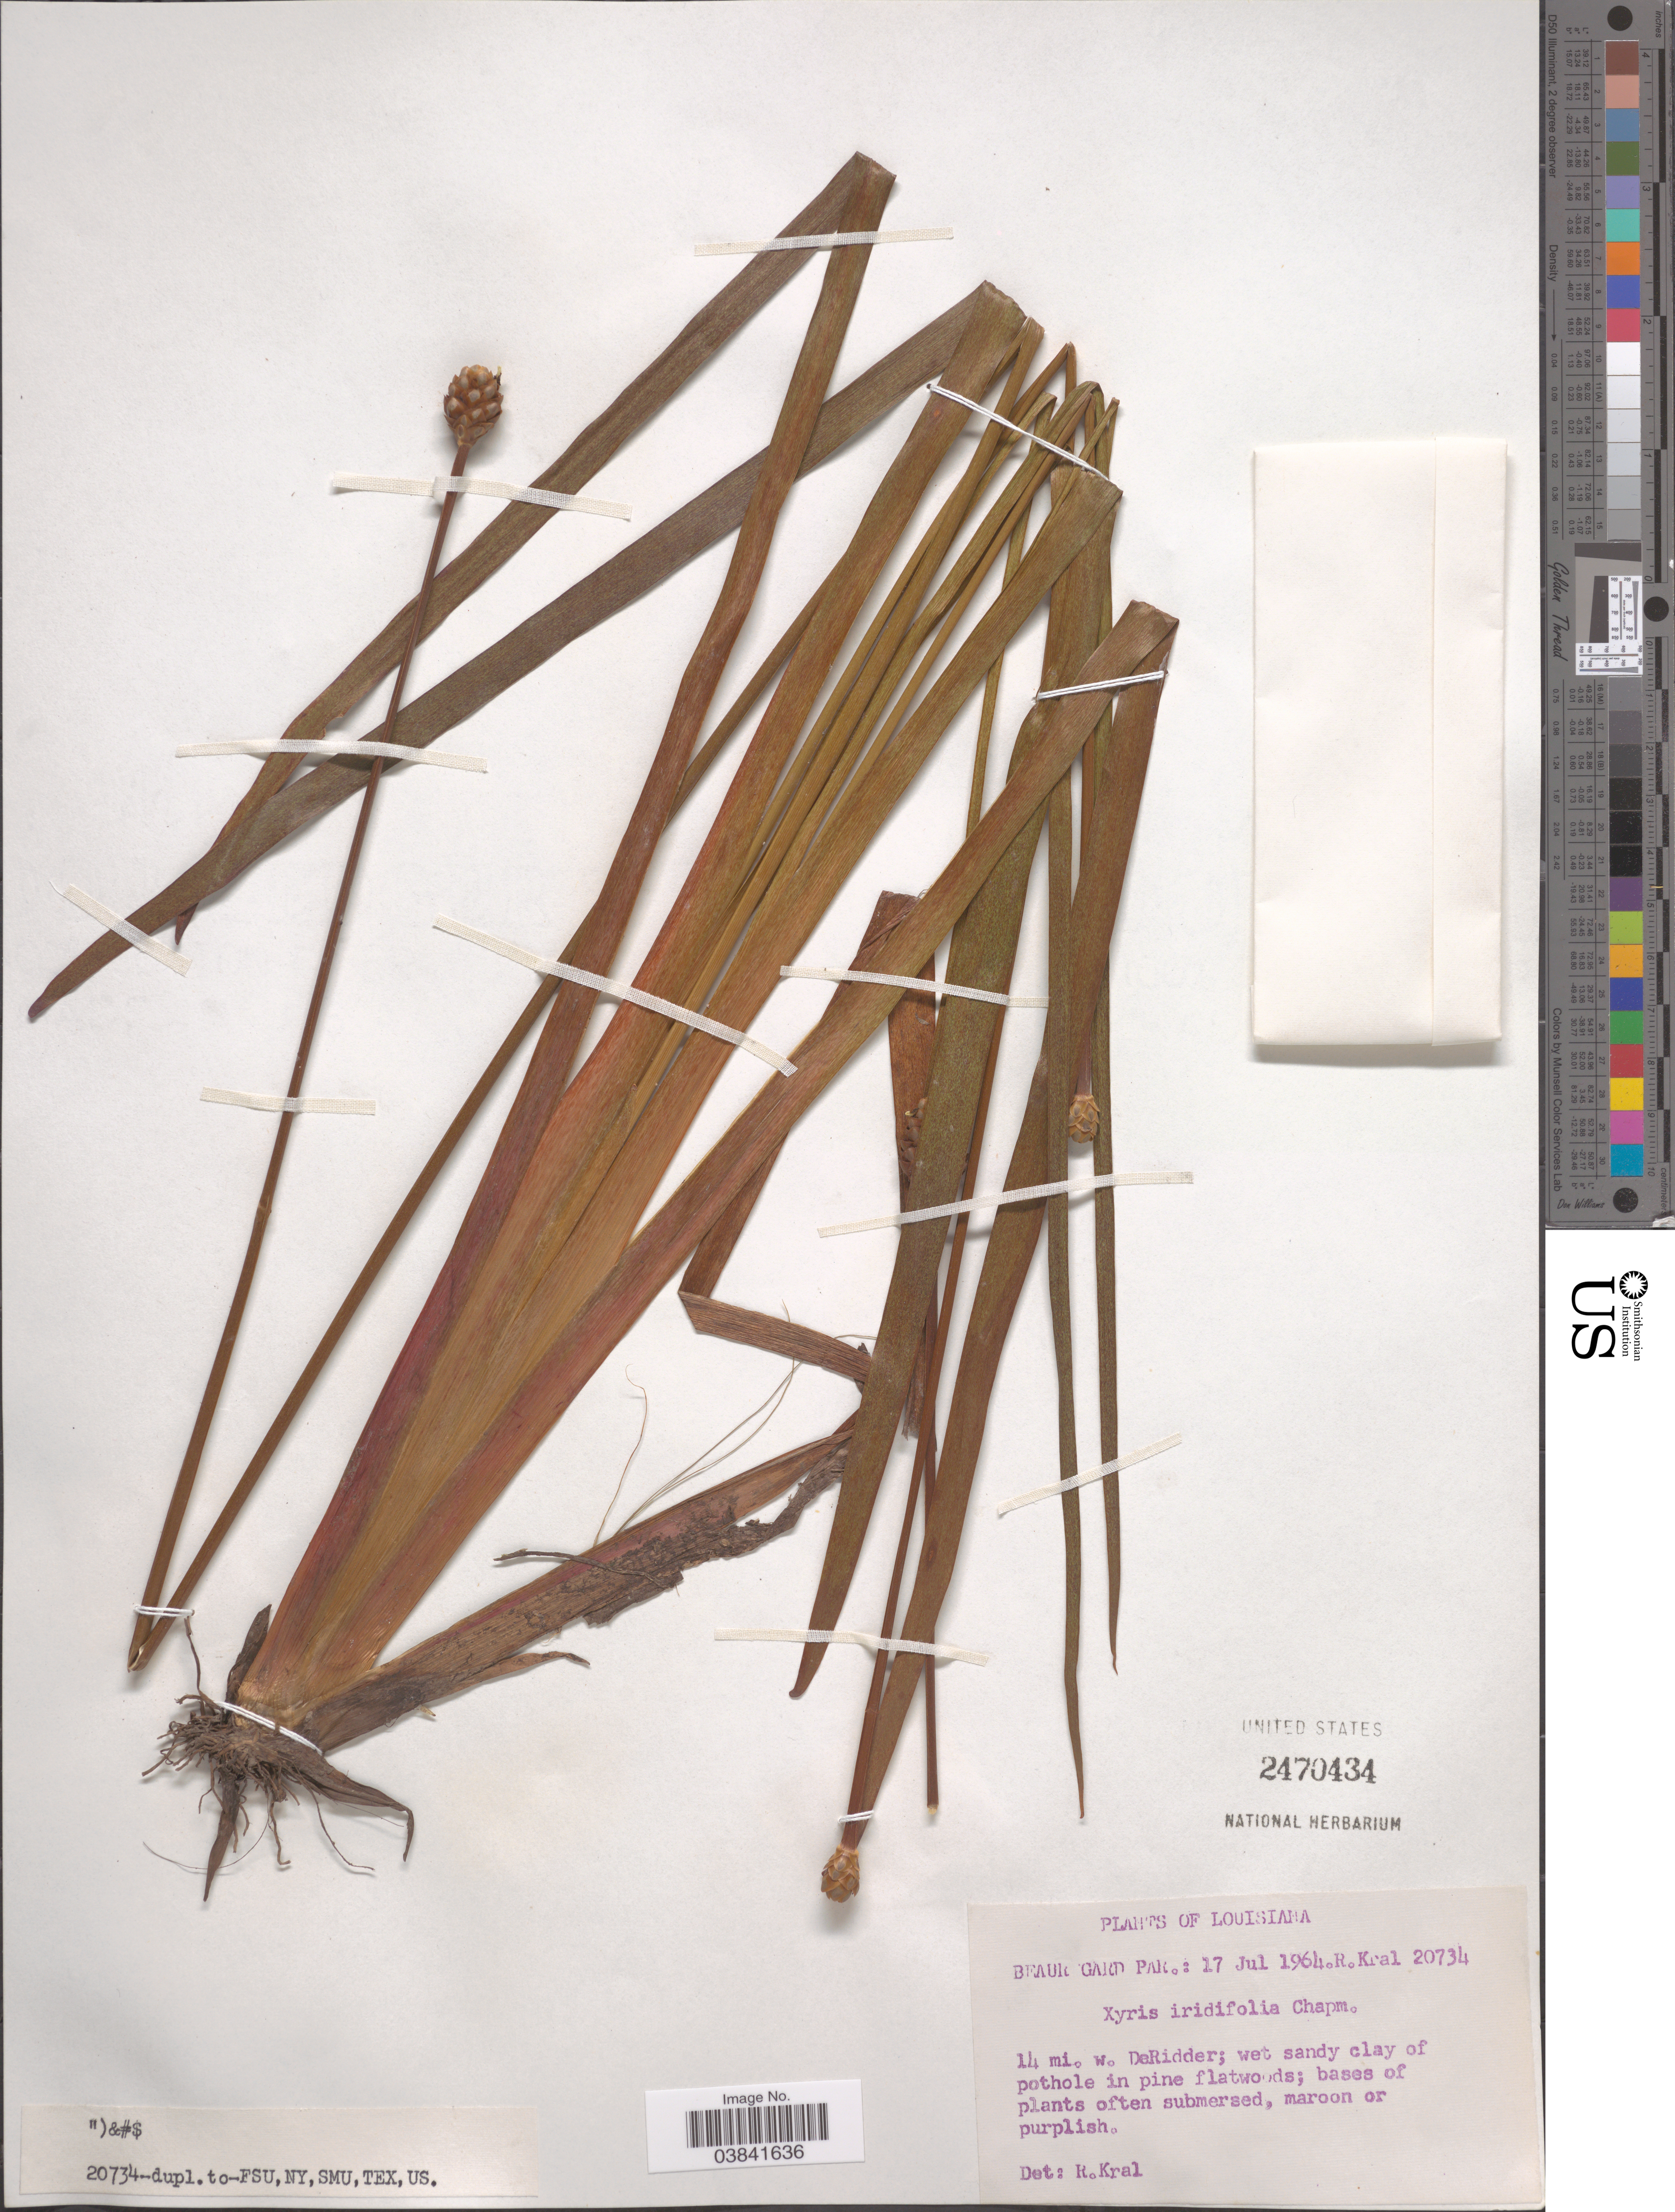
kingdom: Plantae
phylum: Tracheophyta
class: Liliopsida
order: Poales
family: Xyridaceae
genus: Xyris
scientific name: Xyris iridifolia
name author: Chapm.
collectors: R. Kral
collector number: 20734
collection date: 1964-07-17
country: United States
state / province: Louisiana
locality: Beauregard Par.: 14 mi. w. De Ridder.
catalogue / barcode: US 2470434